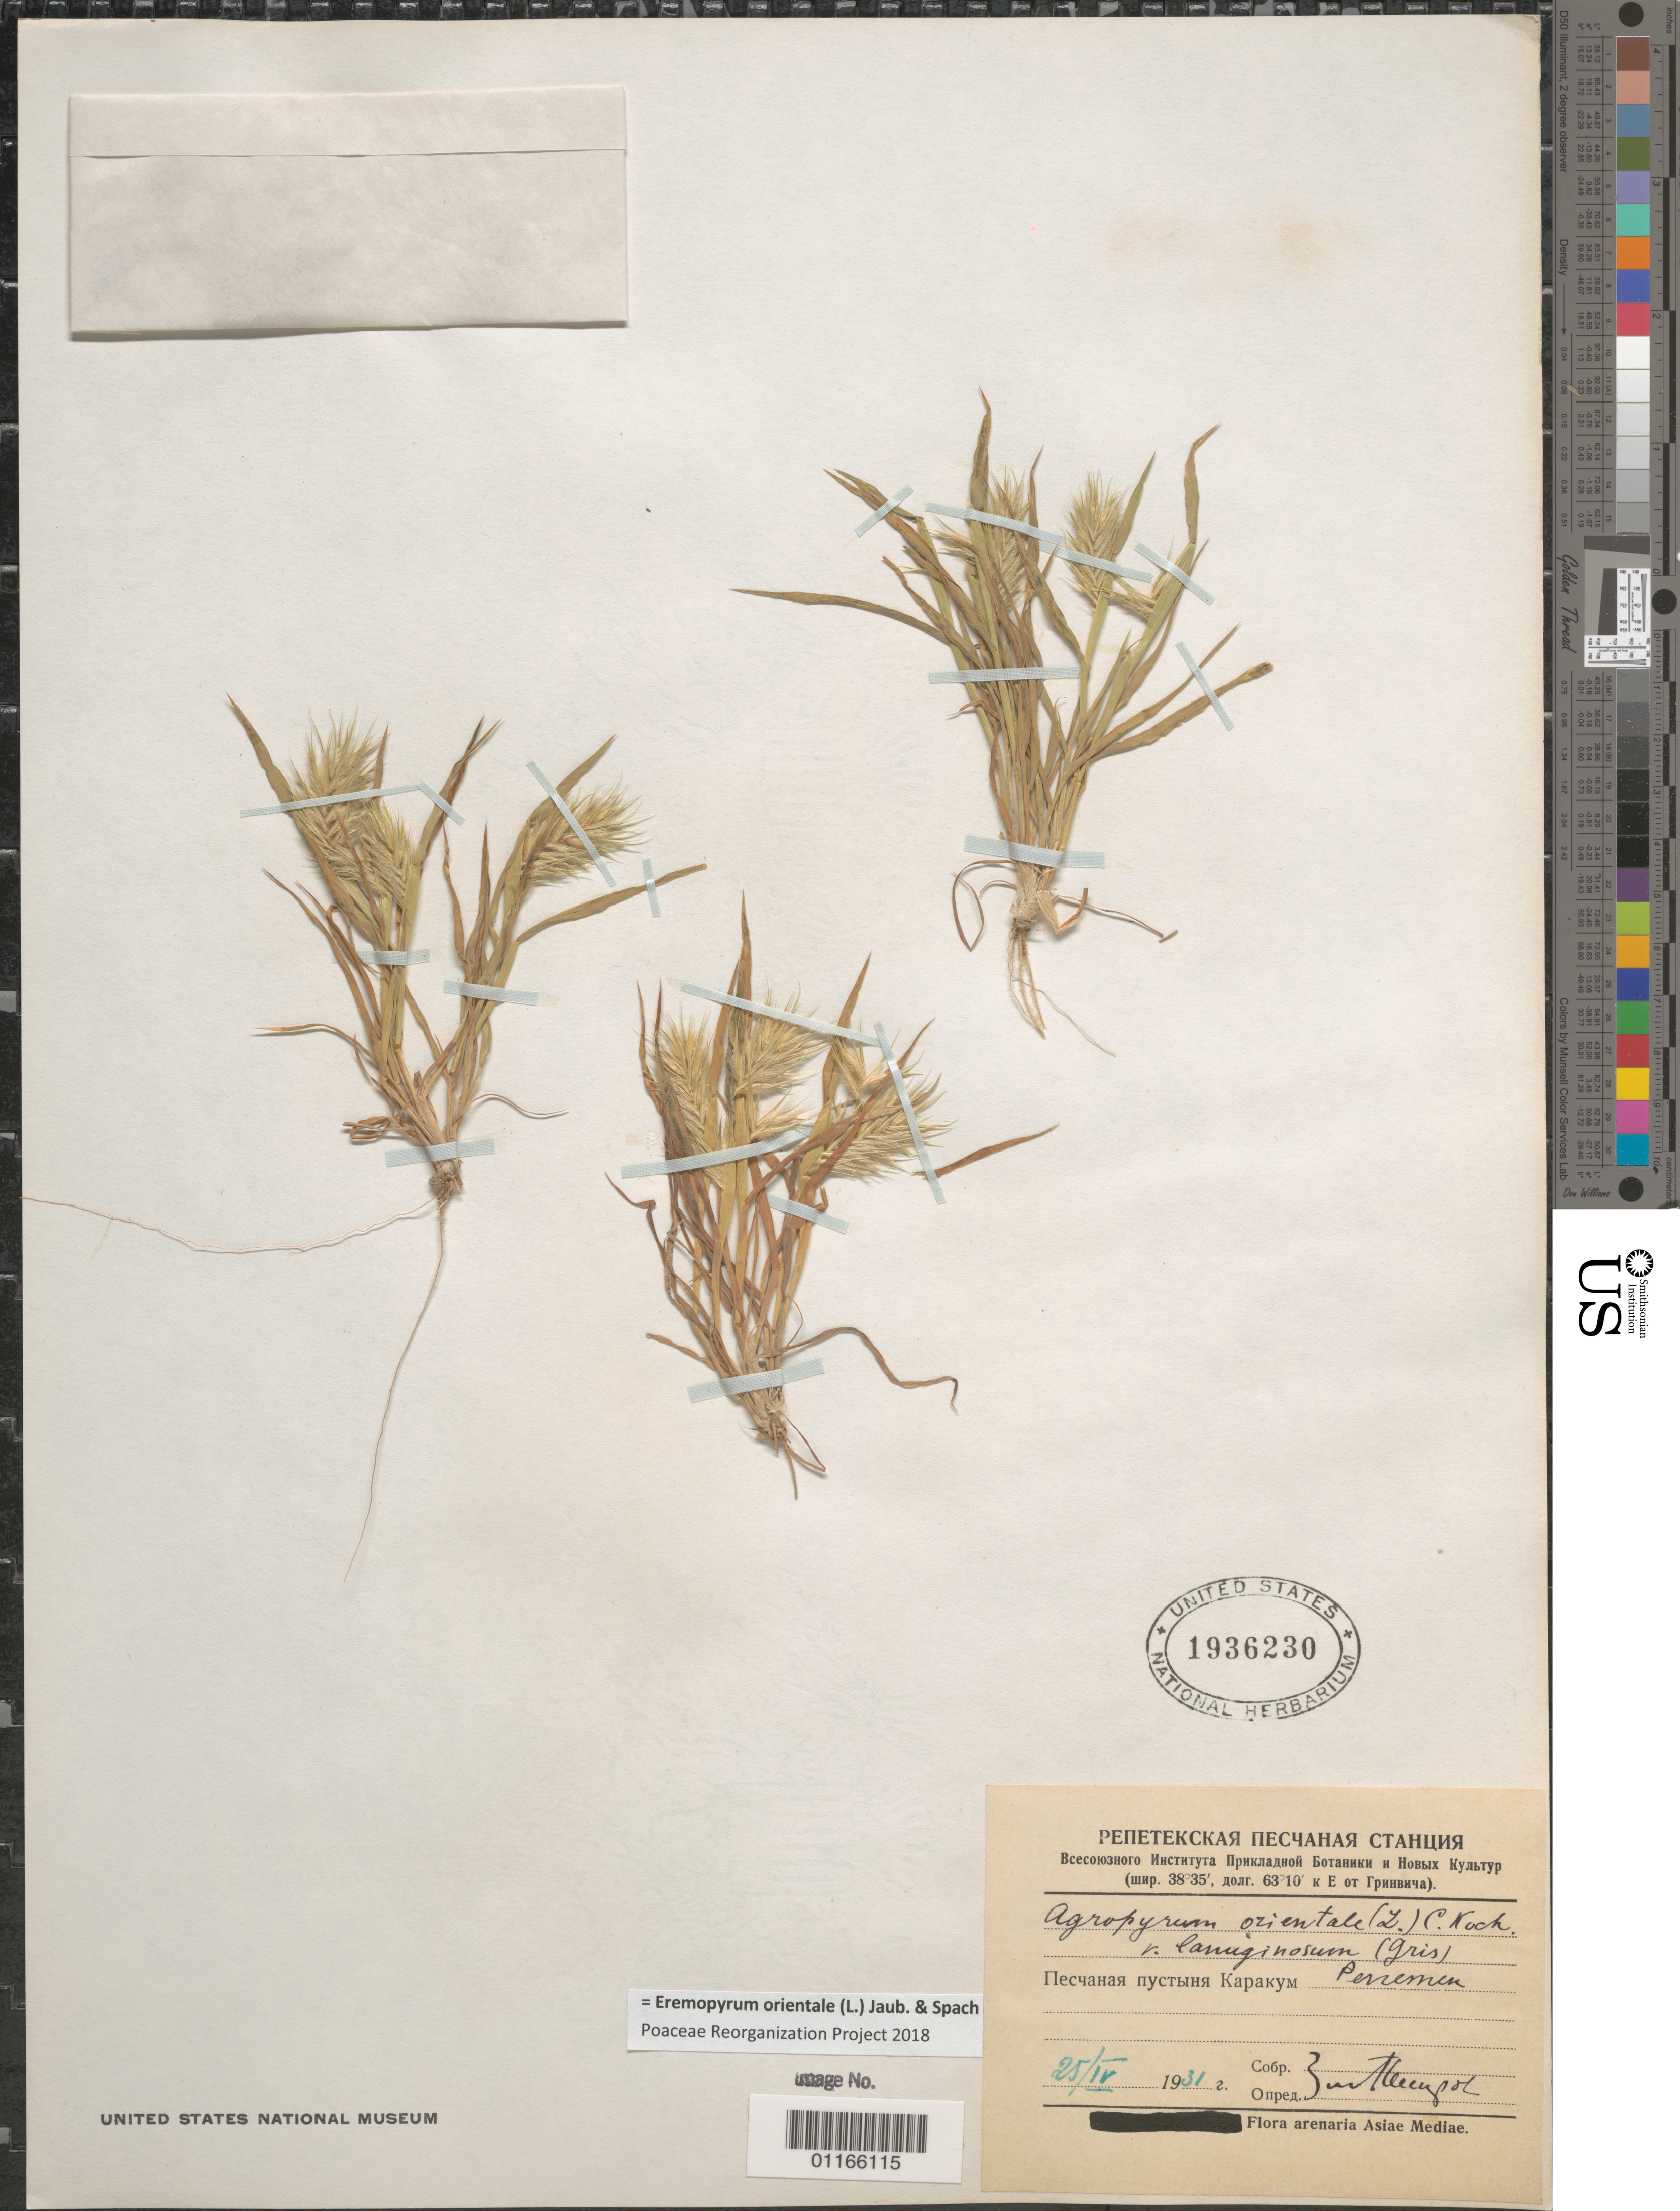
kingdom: Plantae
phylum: Tracheophyta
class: Liliopsida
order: Poales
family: Poaceae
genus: Agropyron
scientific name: Agropyron orientale var. lanuginosum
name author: (Griseb.) K. Richt.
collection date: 1931-04-25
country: Turkmenistan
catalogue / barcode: US 1936230